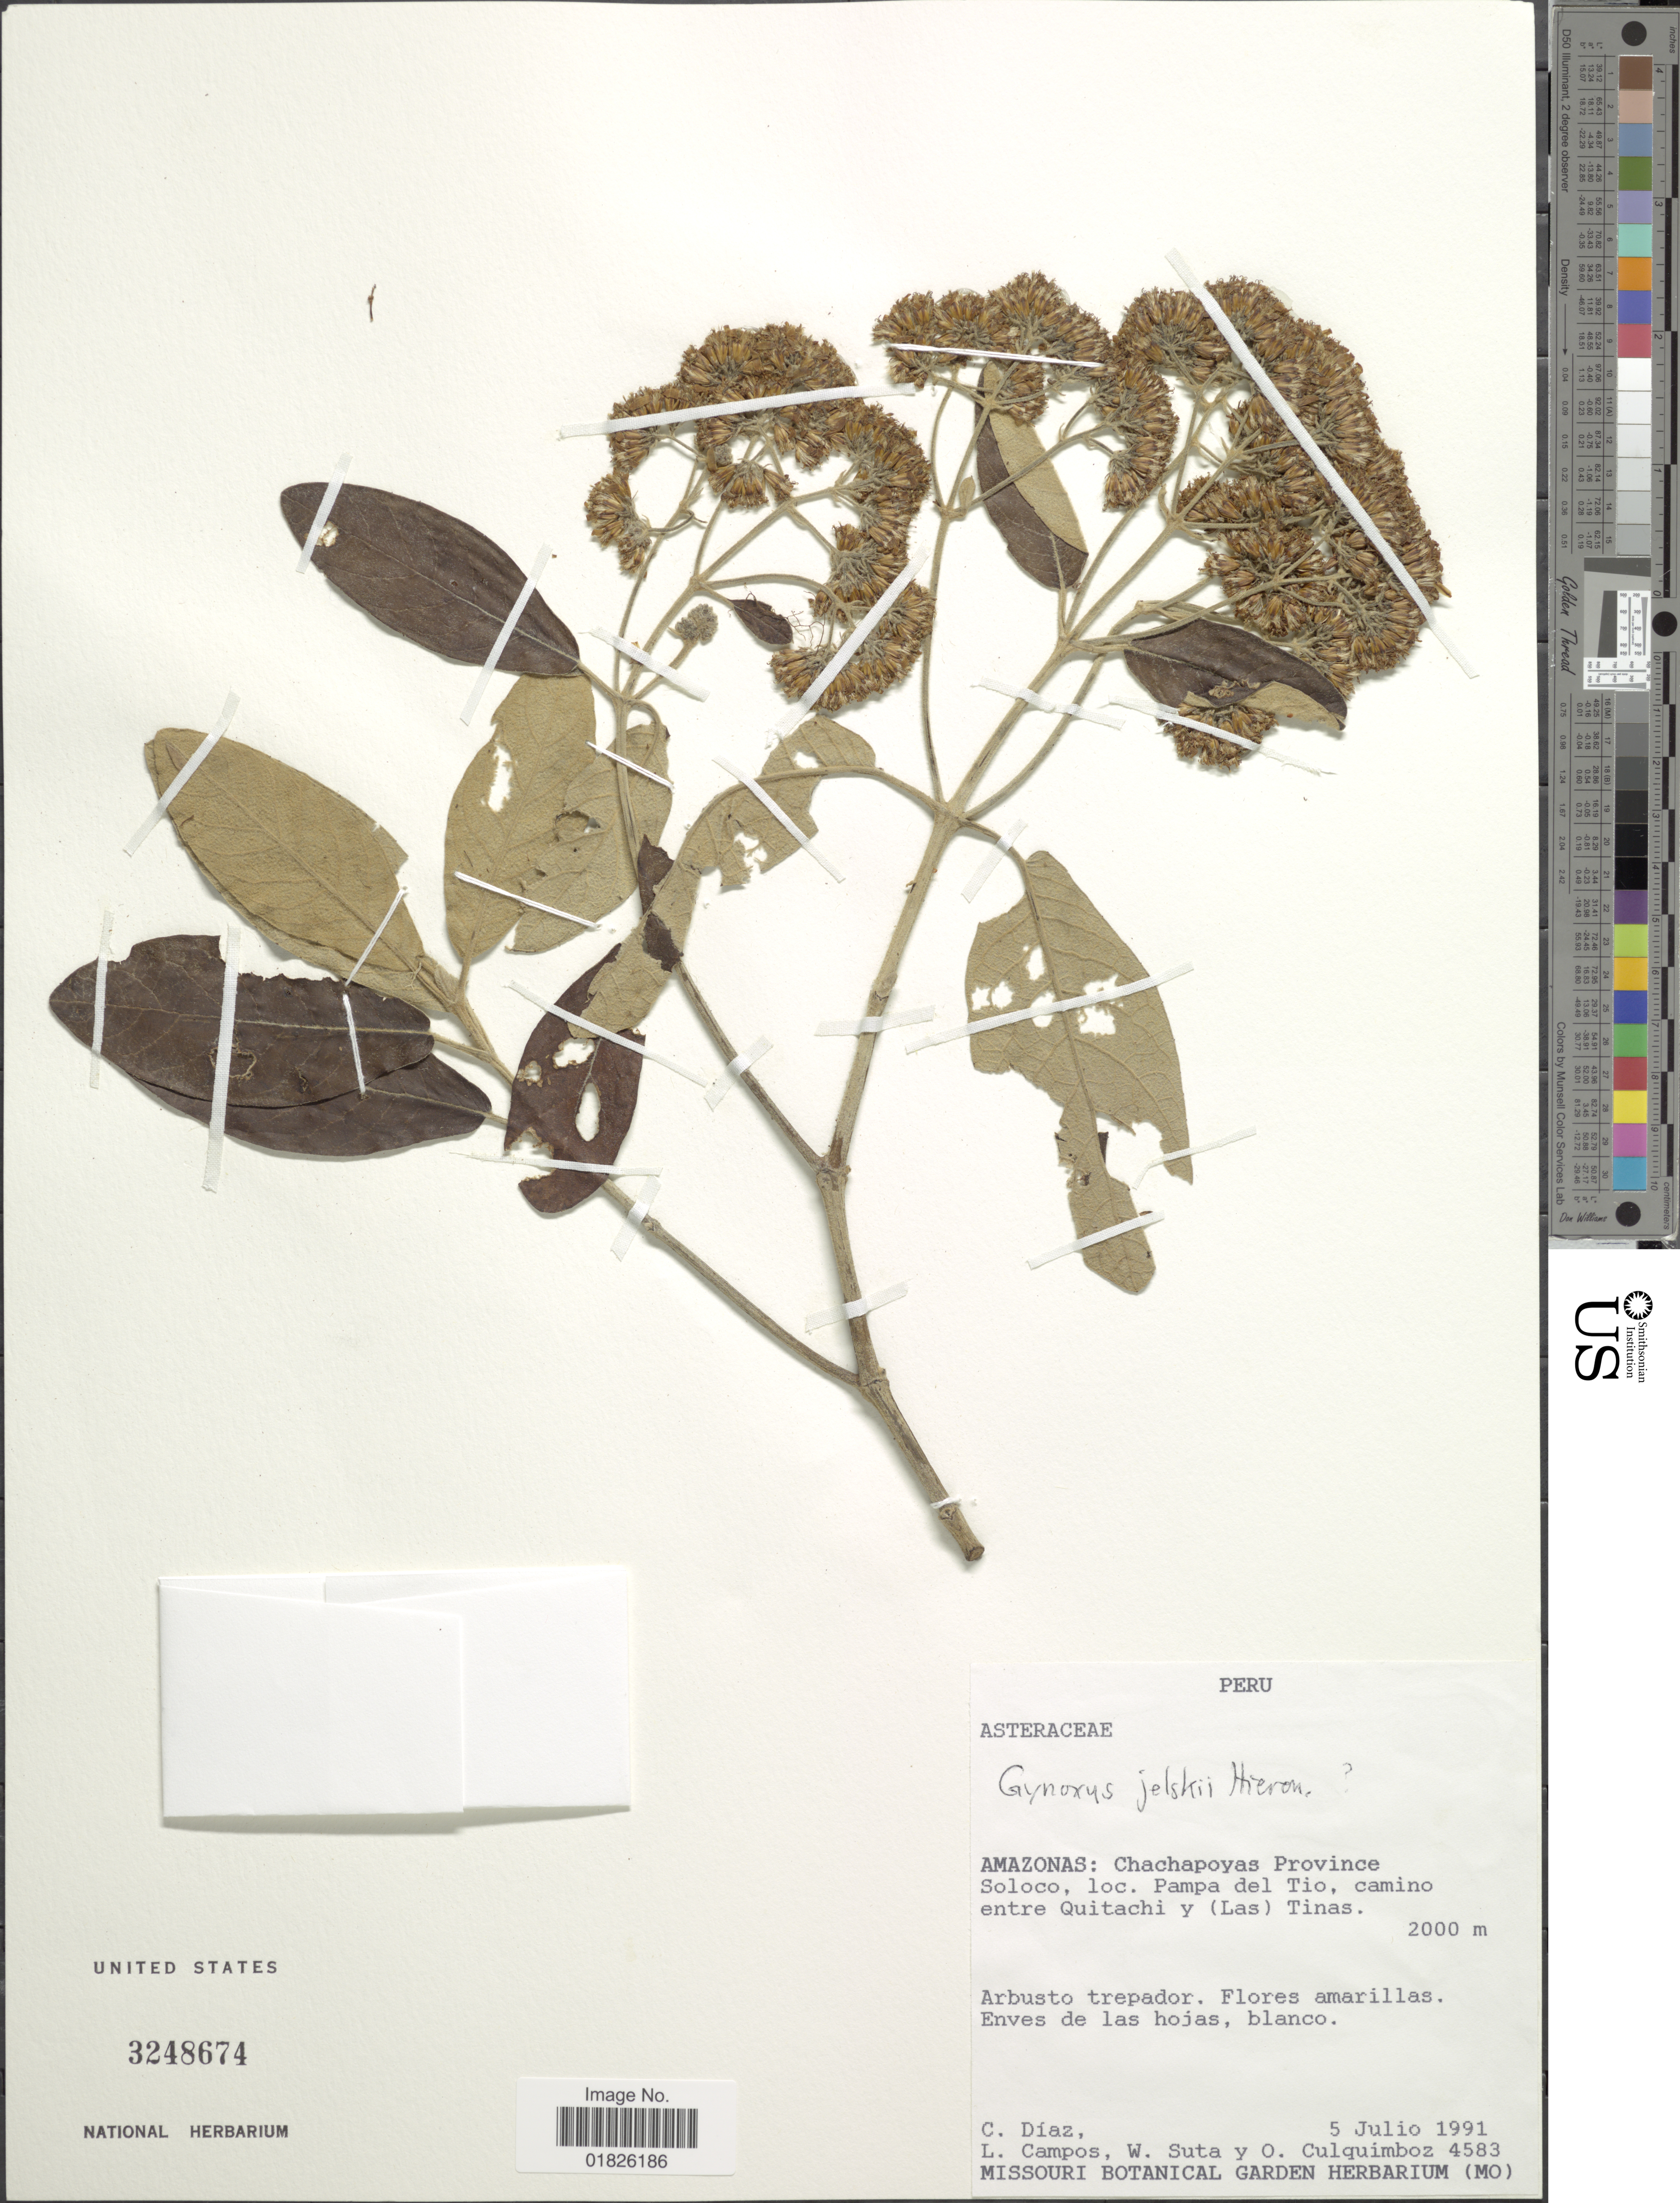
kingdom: Plantae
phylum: Tracheophyta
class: Magnoliopsida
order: Asterales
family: Asteraceae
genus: Gynoxys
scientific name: Gynoxys congestiflora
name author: Sagást. & M.O. Dillon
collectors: C. Díaz, W. Suta & O. Culquimboz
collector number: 4583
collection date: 1991-07-05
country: Peru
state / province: Amazonas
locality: Chachapoyas Province. Soloco, loc. Pampa del Tio, camino entre Quitachi y (Las Tinas)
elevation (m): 2000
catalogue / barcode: US 3248674